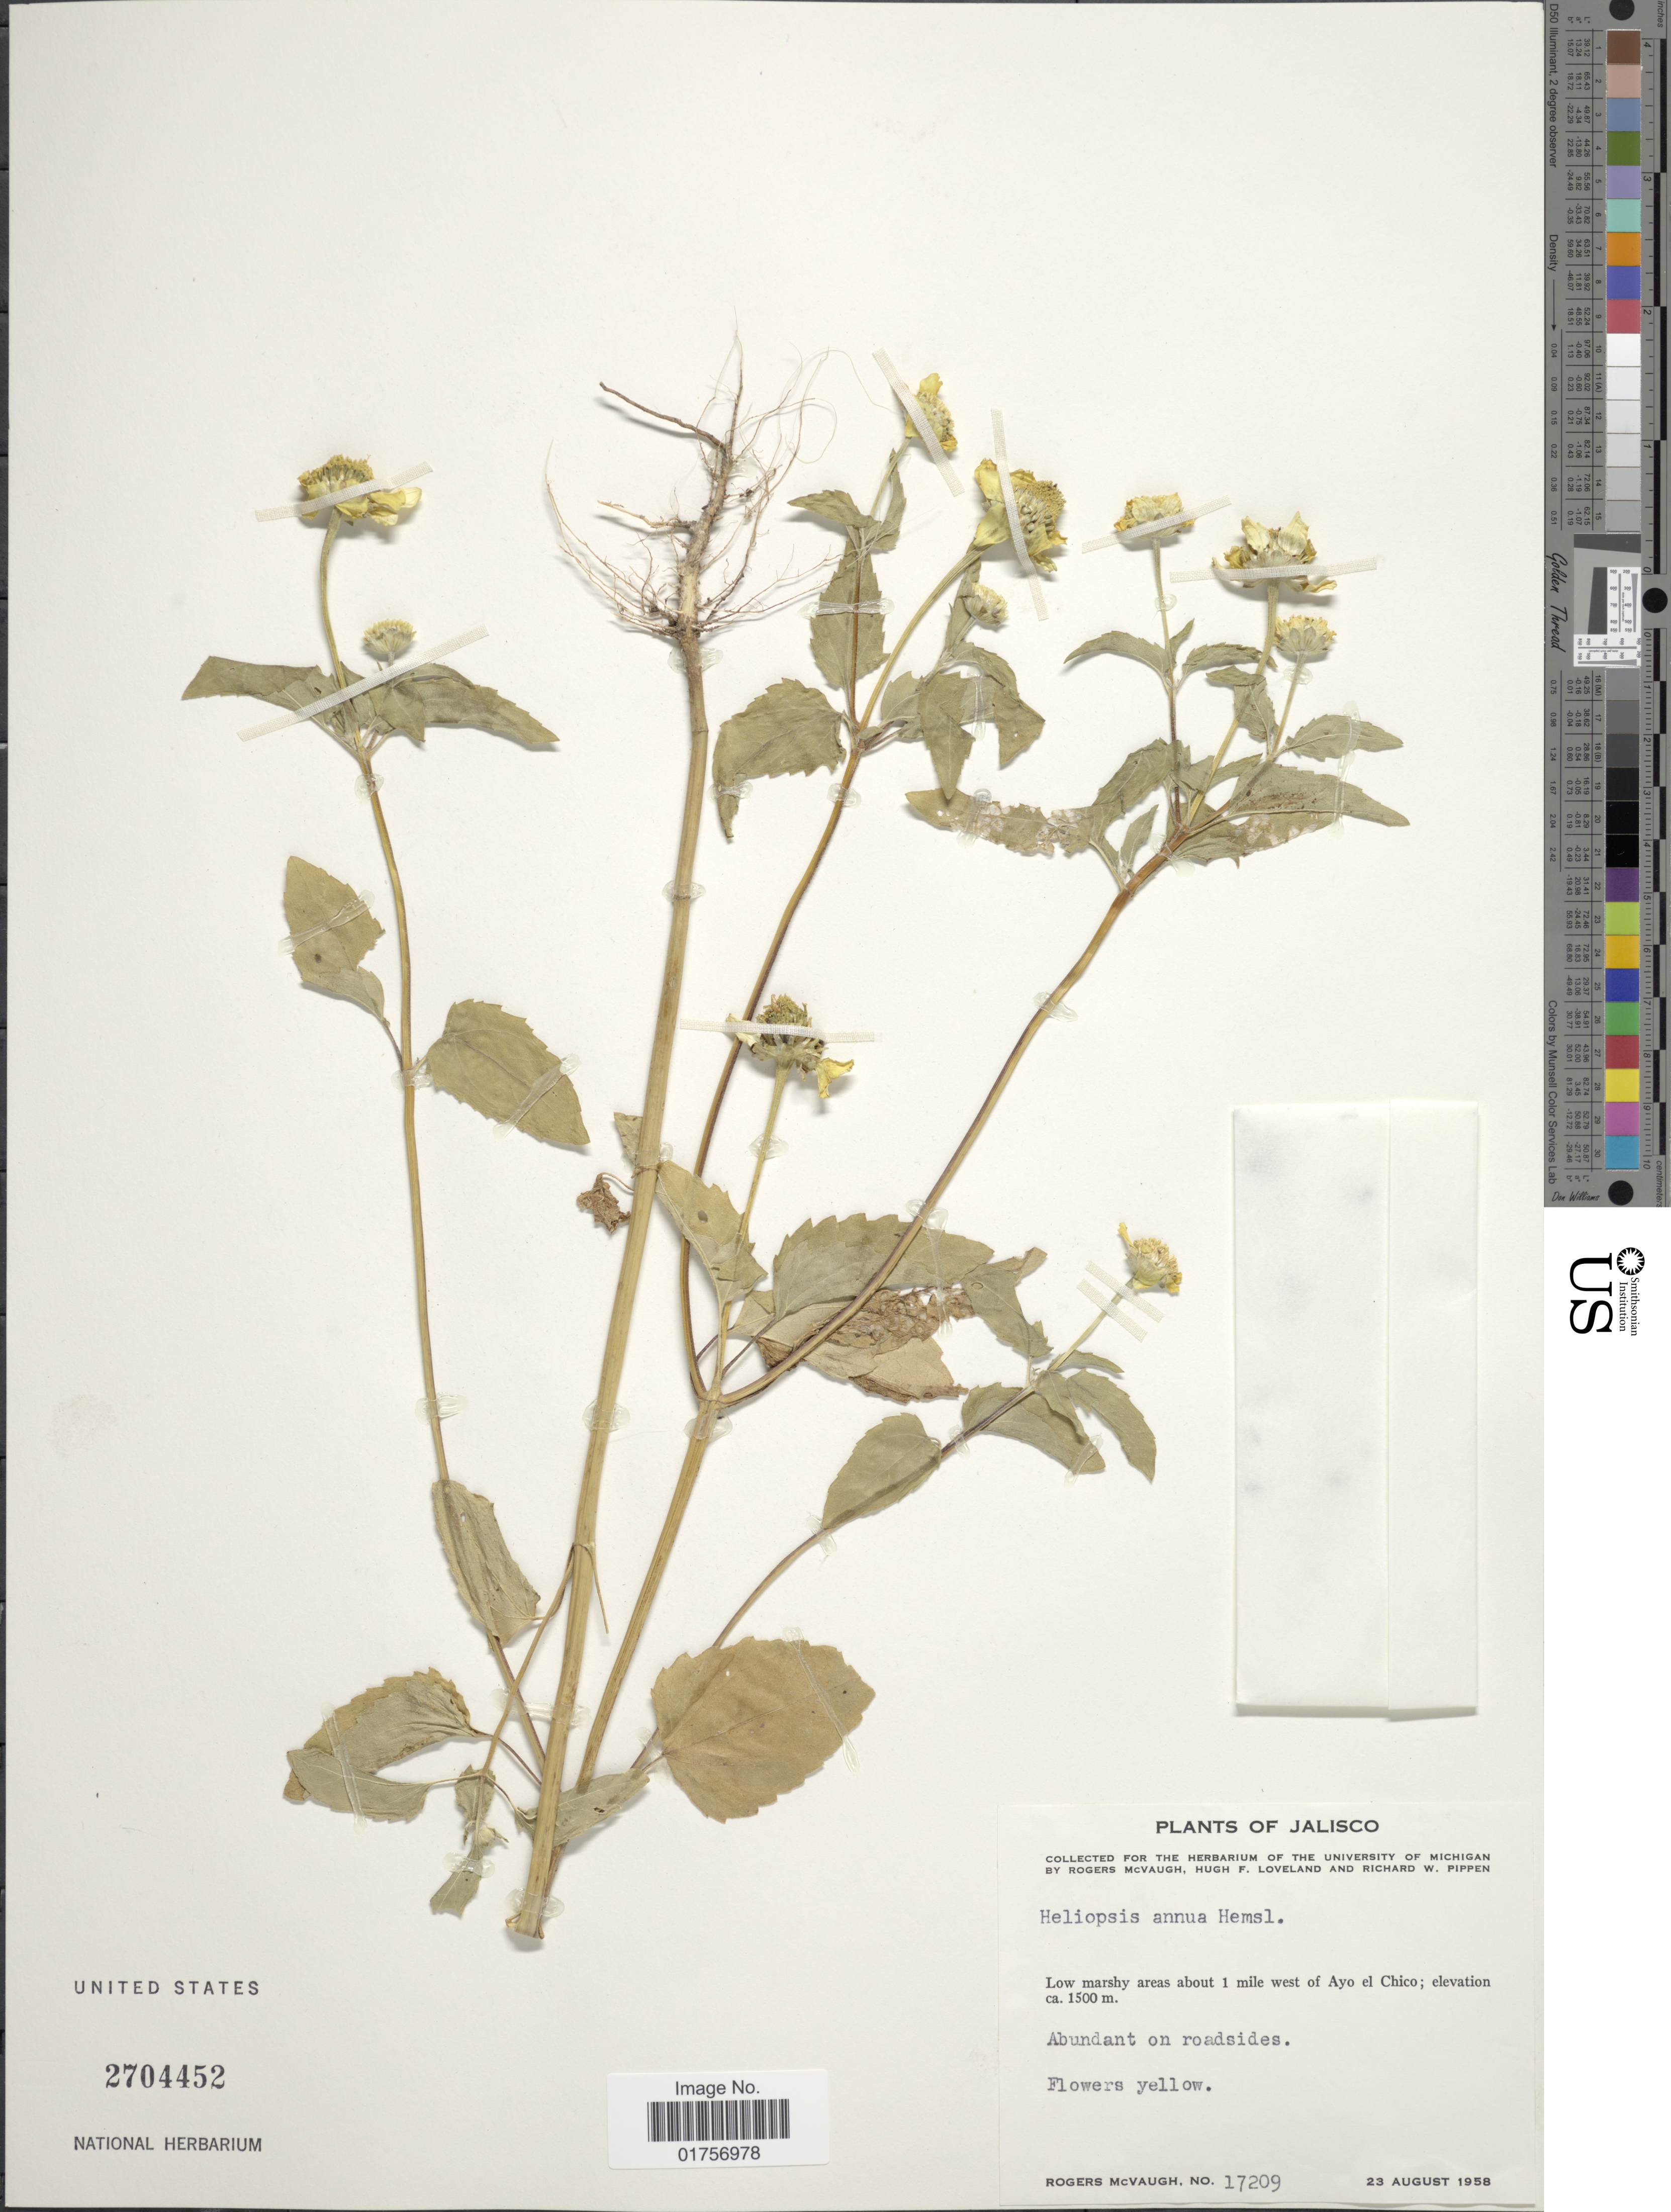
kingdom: Plantae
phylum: Tracheophyta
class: Magnoliopsida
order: Asterales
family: Asteraceae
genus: Heliopsis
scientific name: Heliopsis annua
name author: Hemsl.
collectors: R. McVaugh, H. Loveland & R. W. Pippen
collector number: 17209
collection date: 1958-08-23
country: Mexico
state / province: Jalisco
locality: About 1 mile west of Ayo el Chico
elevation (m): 1500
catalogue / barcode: US 2704452